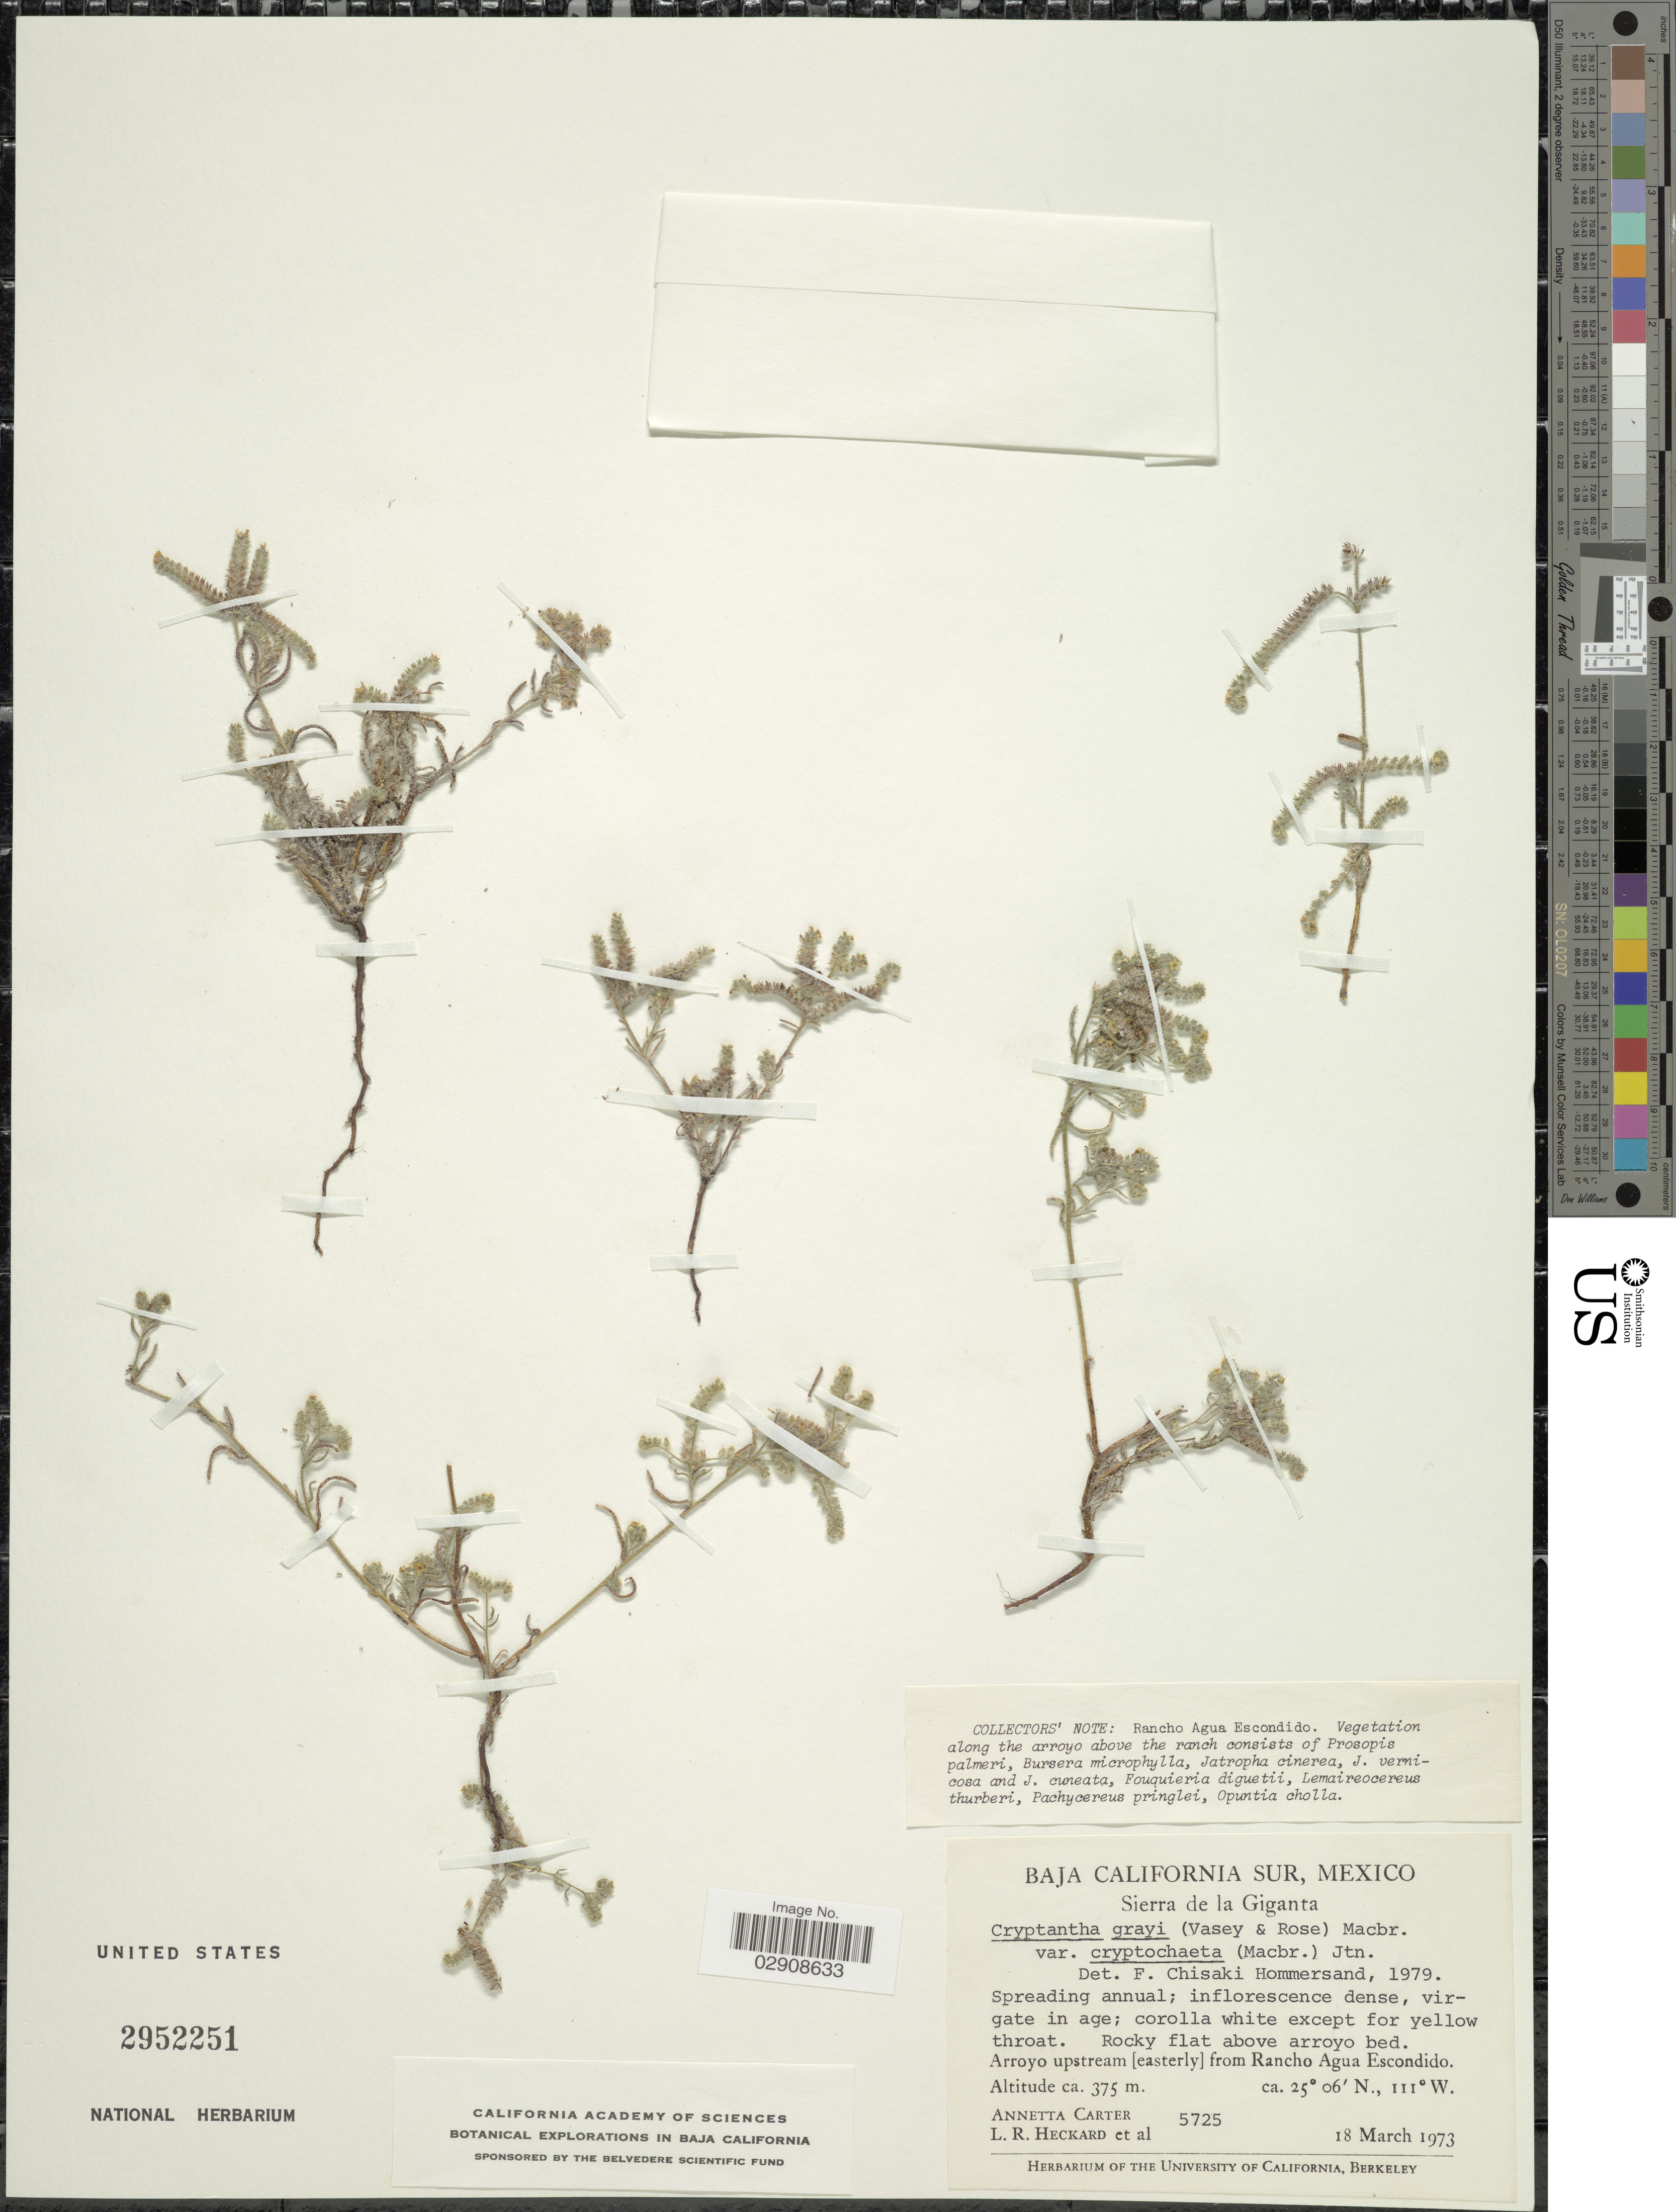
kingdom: Plantae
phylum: Tracheophyta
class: Magnoliopsida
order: Boraginales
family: Boraginaceae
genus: Cryptantha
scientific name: Cryptantha grayi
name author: (Vasey &) J.F. Macbr.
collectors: A. Carter, L. R. Heckard & et al.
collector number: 5725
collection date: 1973-03-18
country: Mexico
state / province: Baja California Sur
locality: Sierra de la Giganta. Arroyo upstream [easterly] from Rancho Agua Escondido.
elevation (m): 375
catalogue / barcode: US 2952251